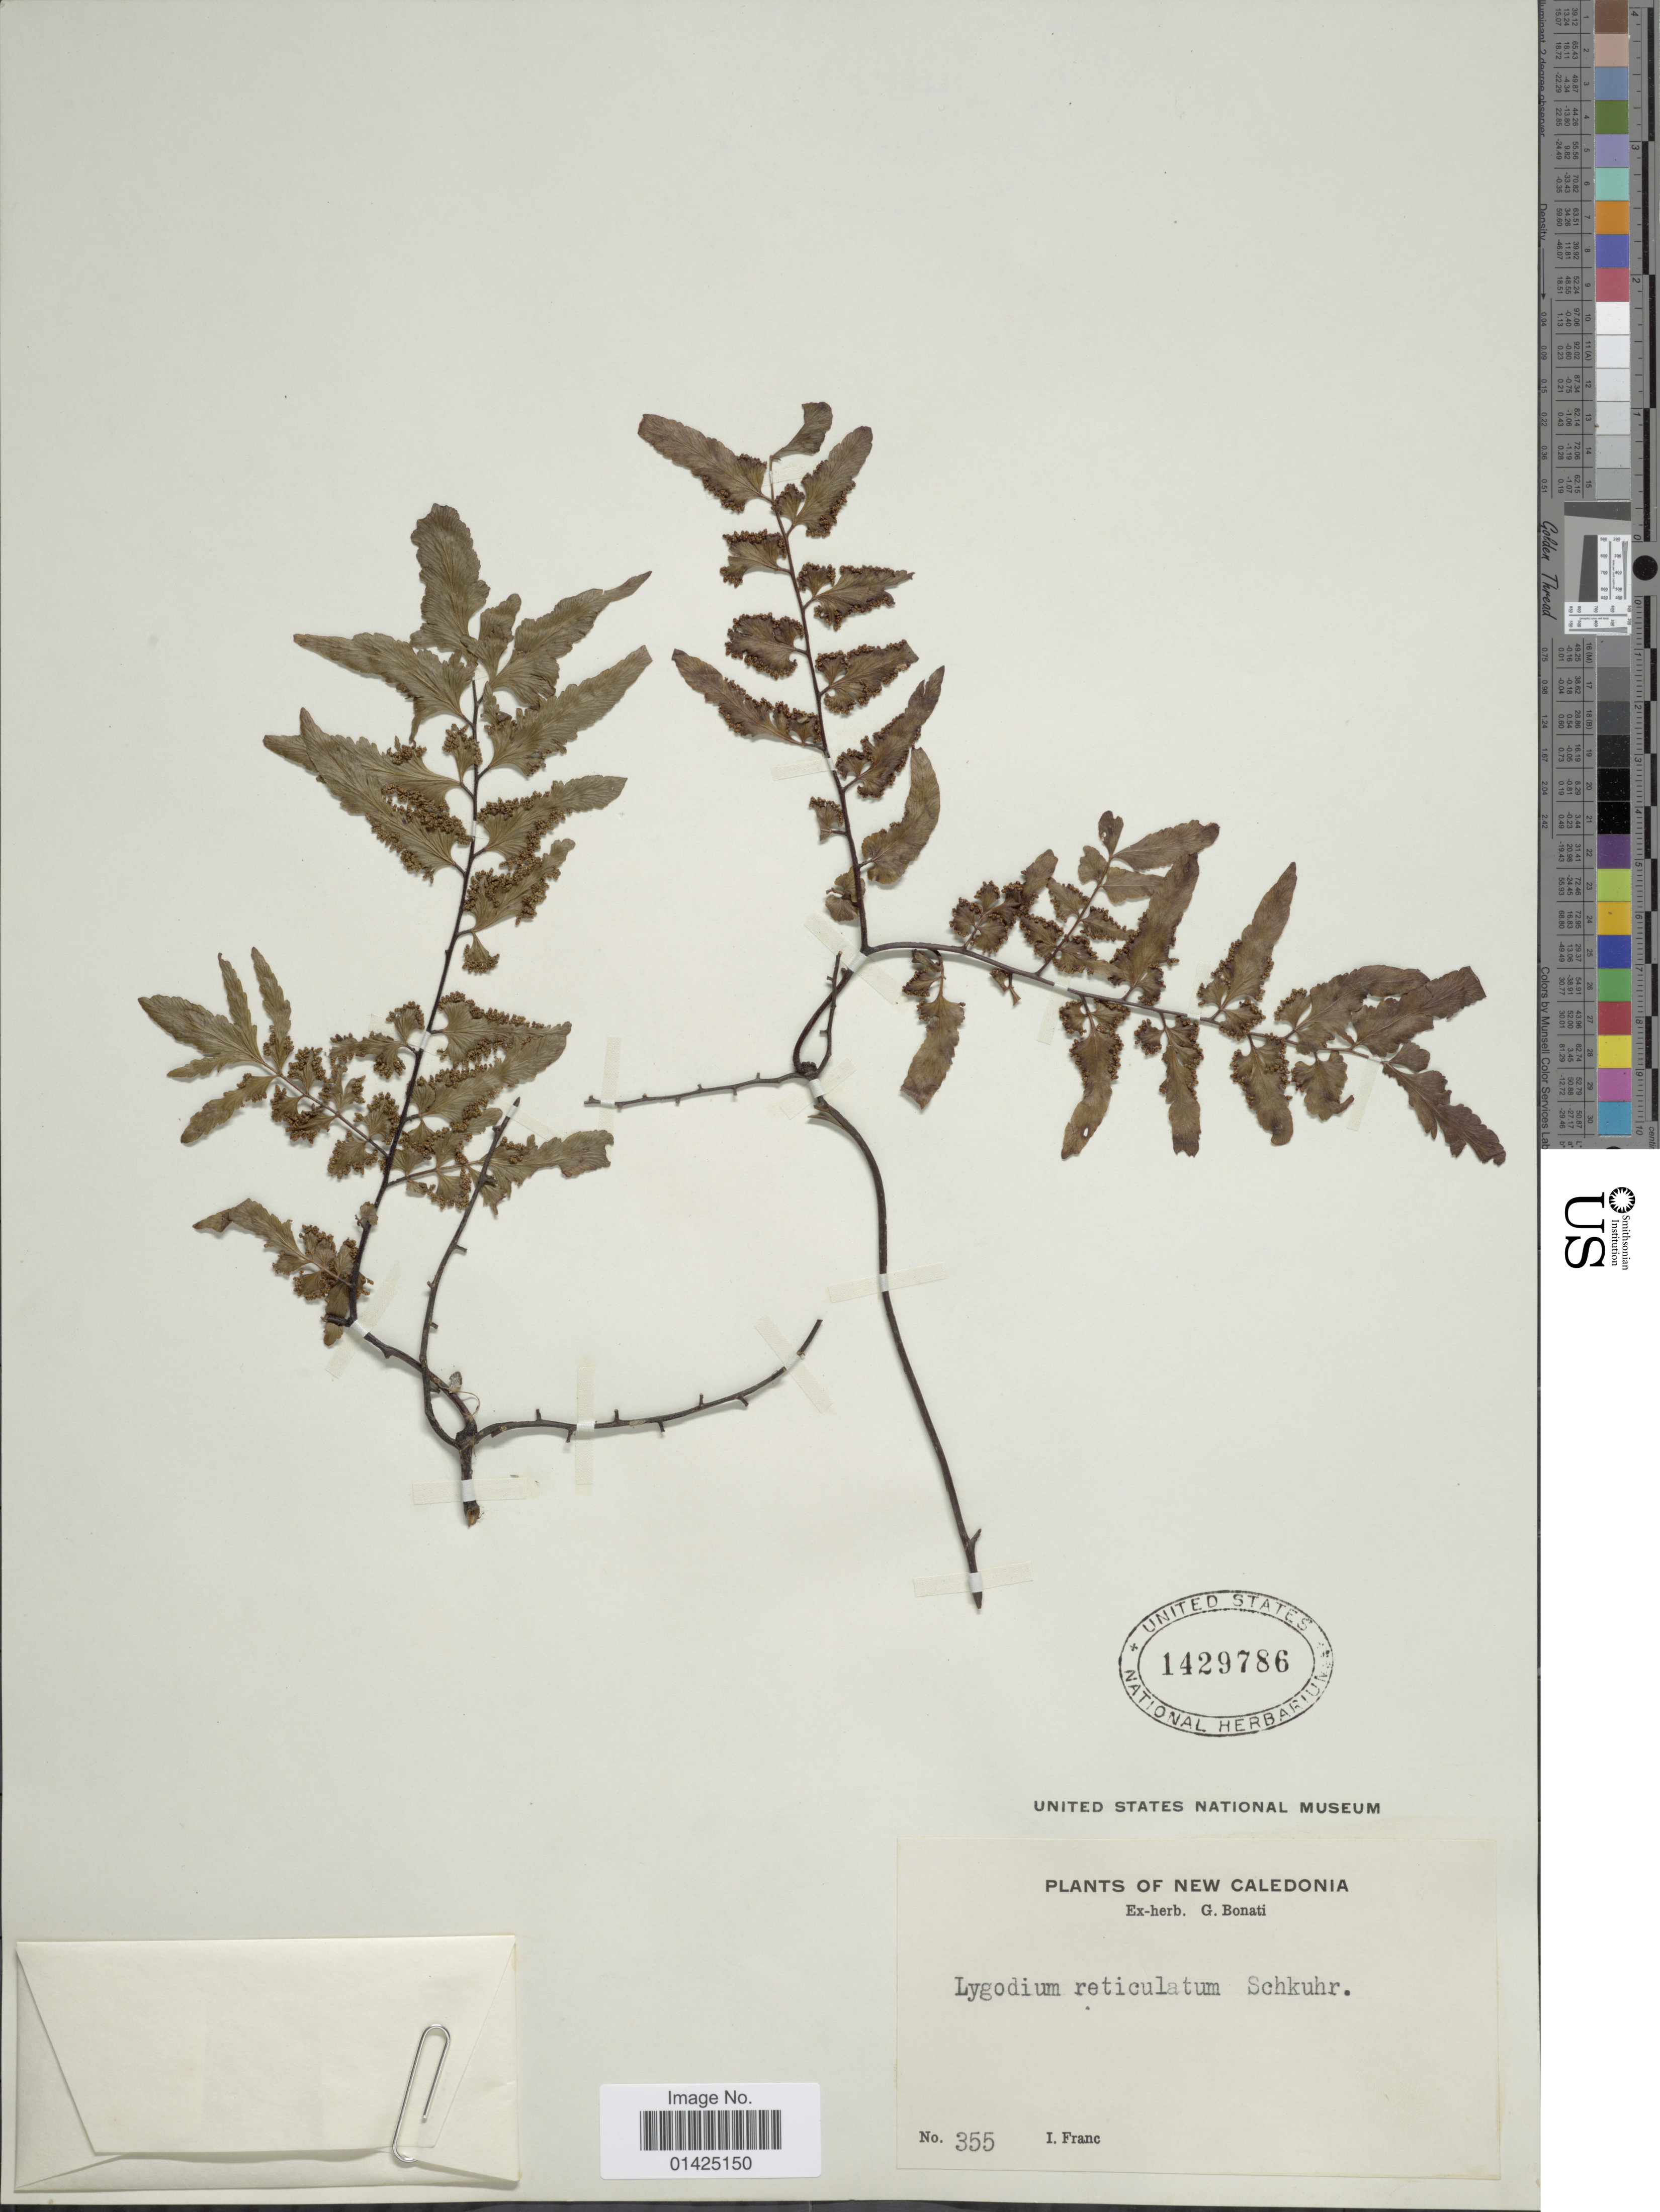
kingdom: Plantae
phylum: Tracheophyta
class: Polypodiopsida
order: Schizaeales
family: Lygodiaceae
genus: Lygodium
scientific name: Lygodium reticulatum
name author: Schkuhr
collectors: I. Franc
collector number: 355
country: New Caledonia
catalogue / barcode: US 1429786